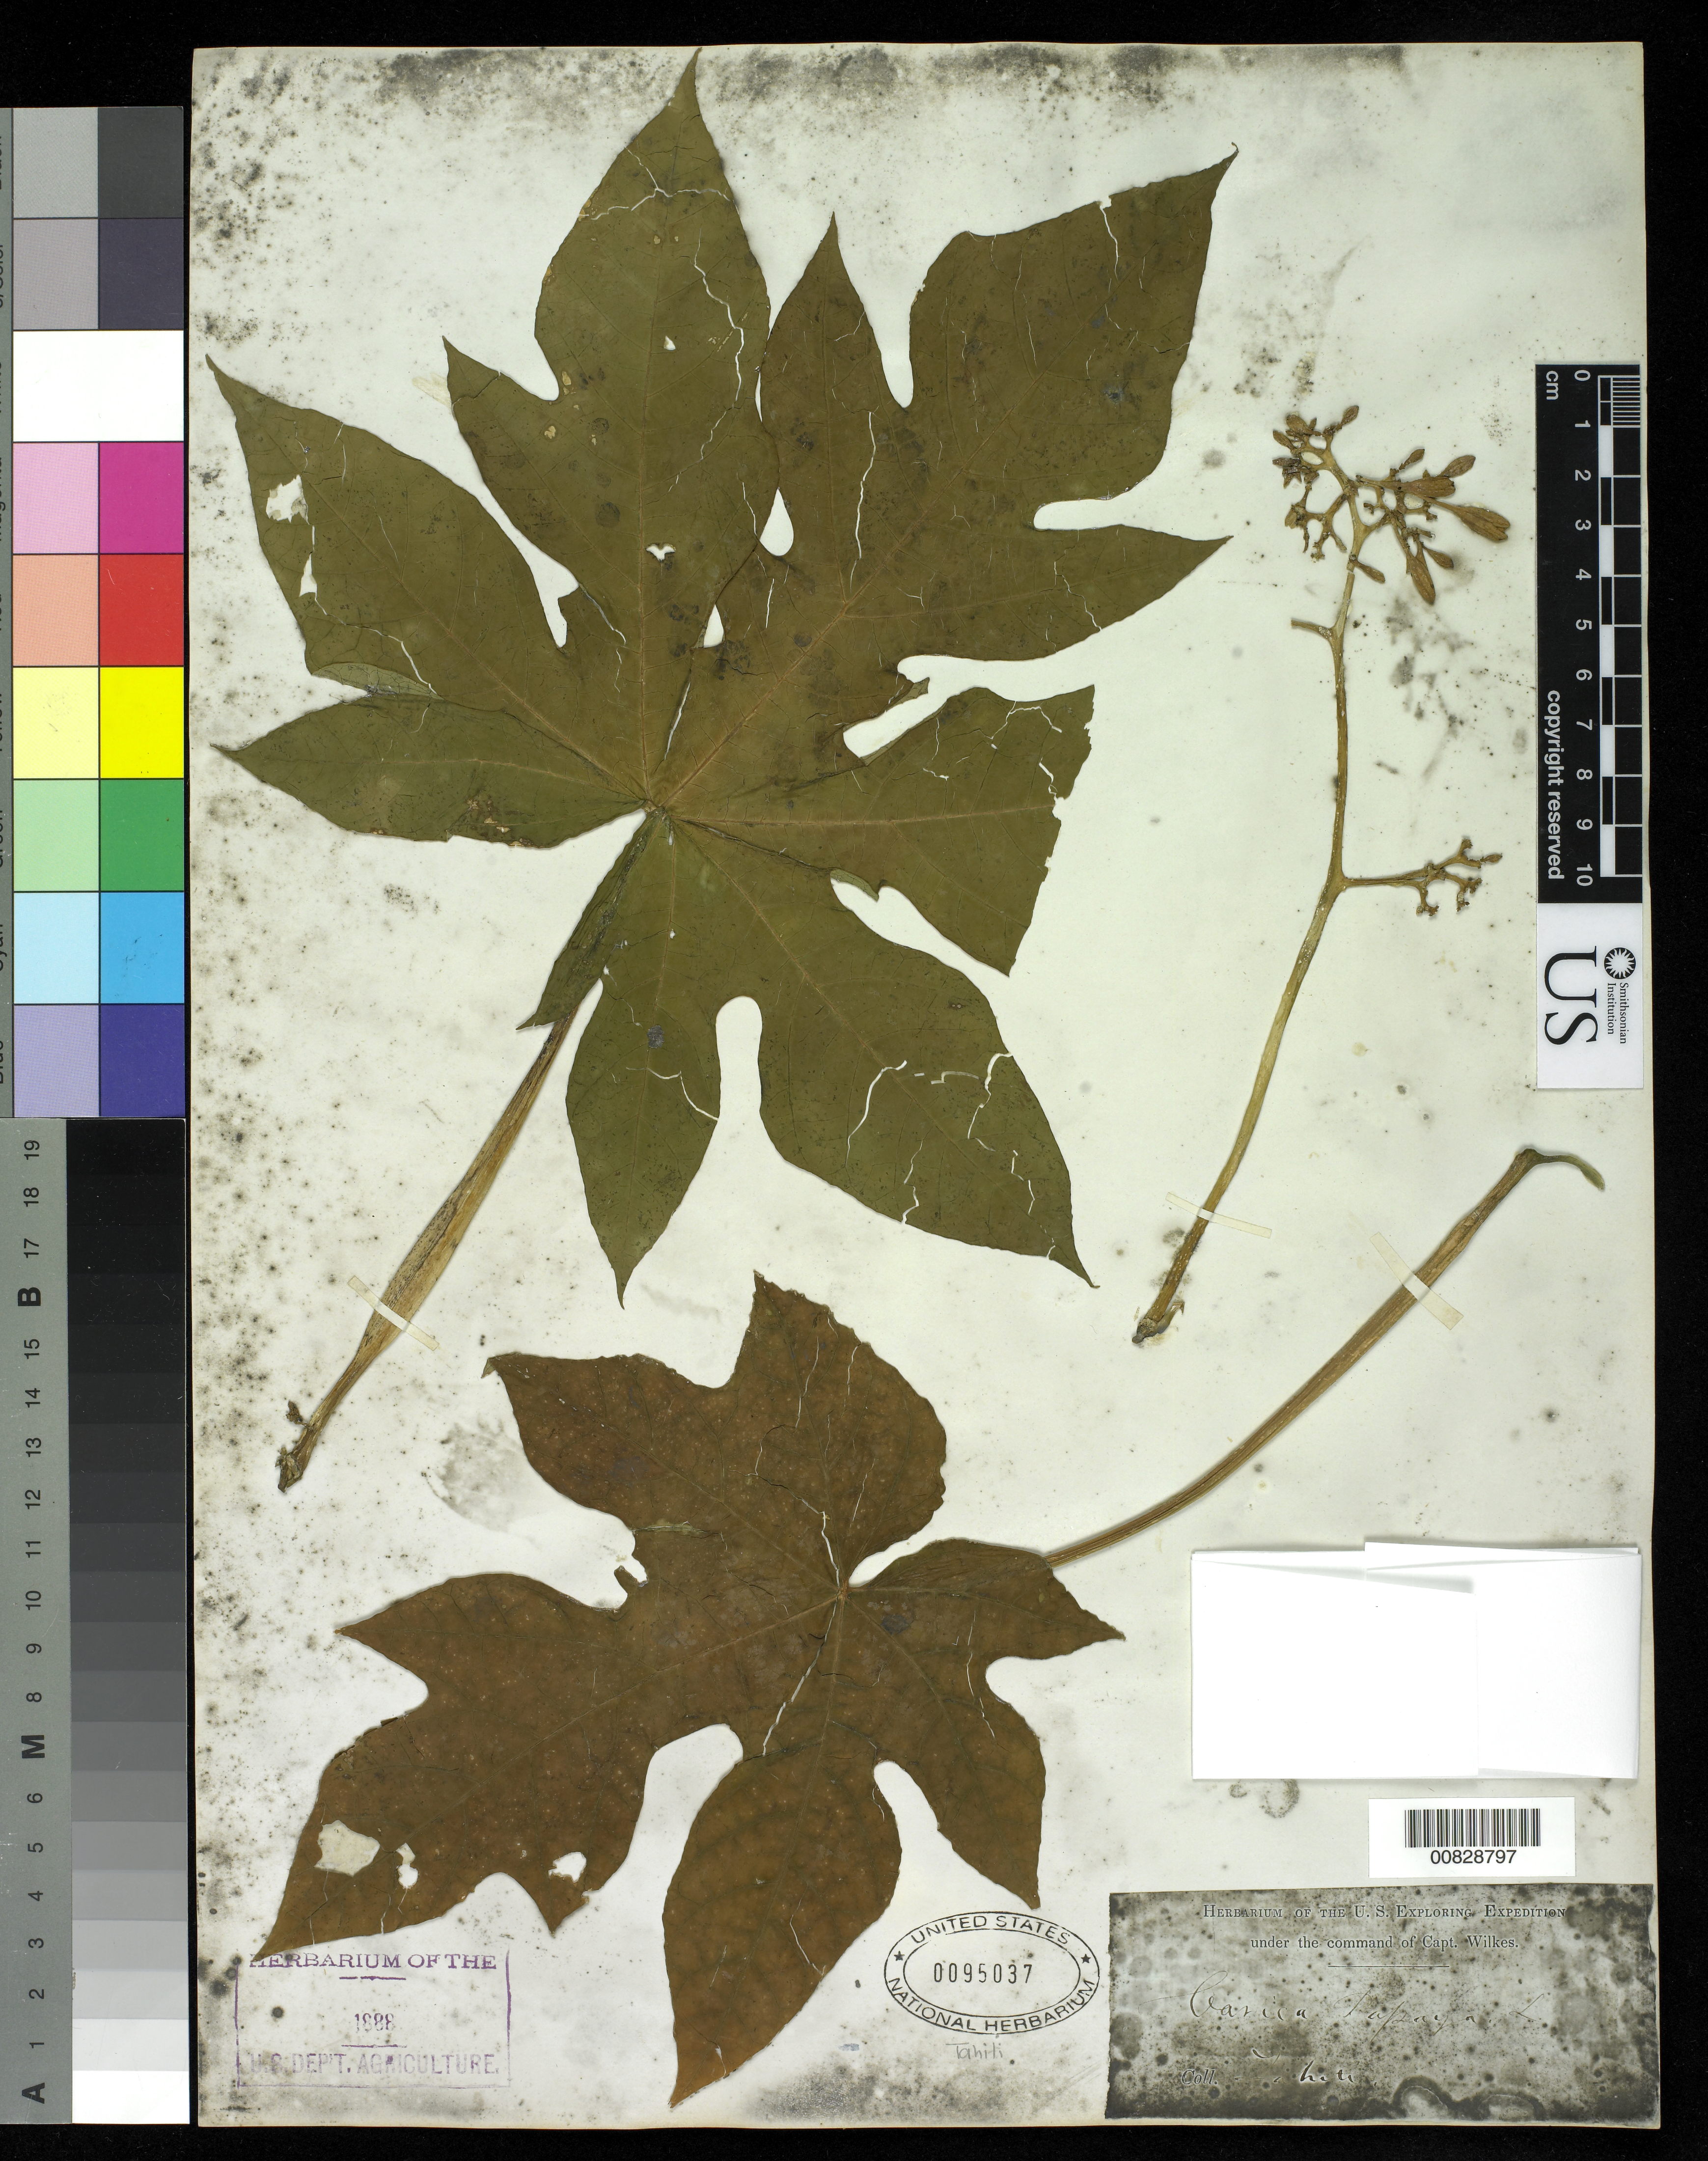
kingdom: Plantae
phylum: Tracheophyta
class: Magnoliopsida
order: Brassicales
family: Caricaceae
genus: Carica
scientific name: Carica papaya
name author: L.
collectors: Wilkes Explor. Exped.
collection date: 1838/1842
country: French Polynesia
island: Tahiti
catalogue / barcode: US 95037